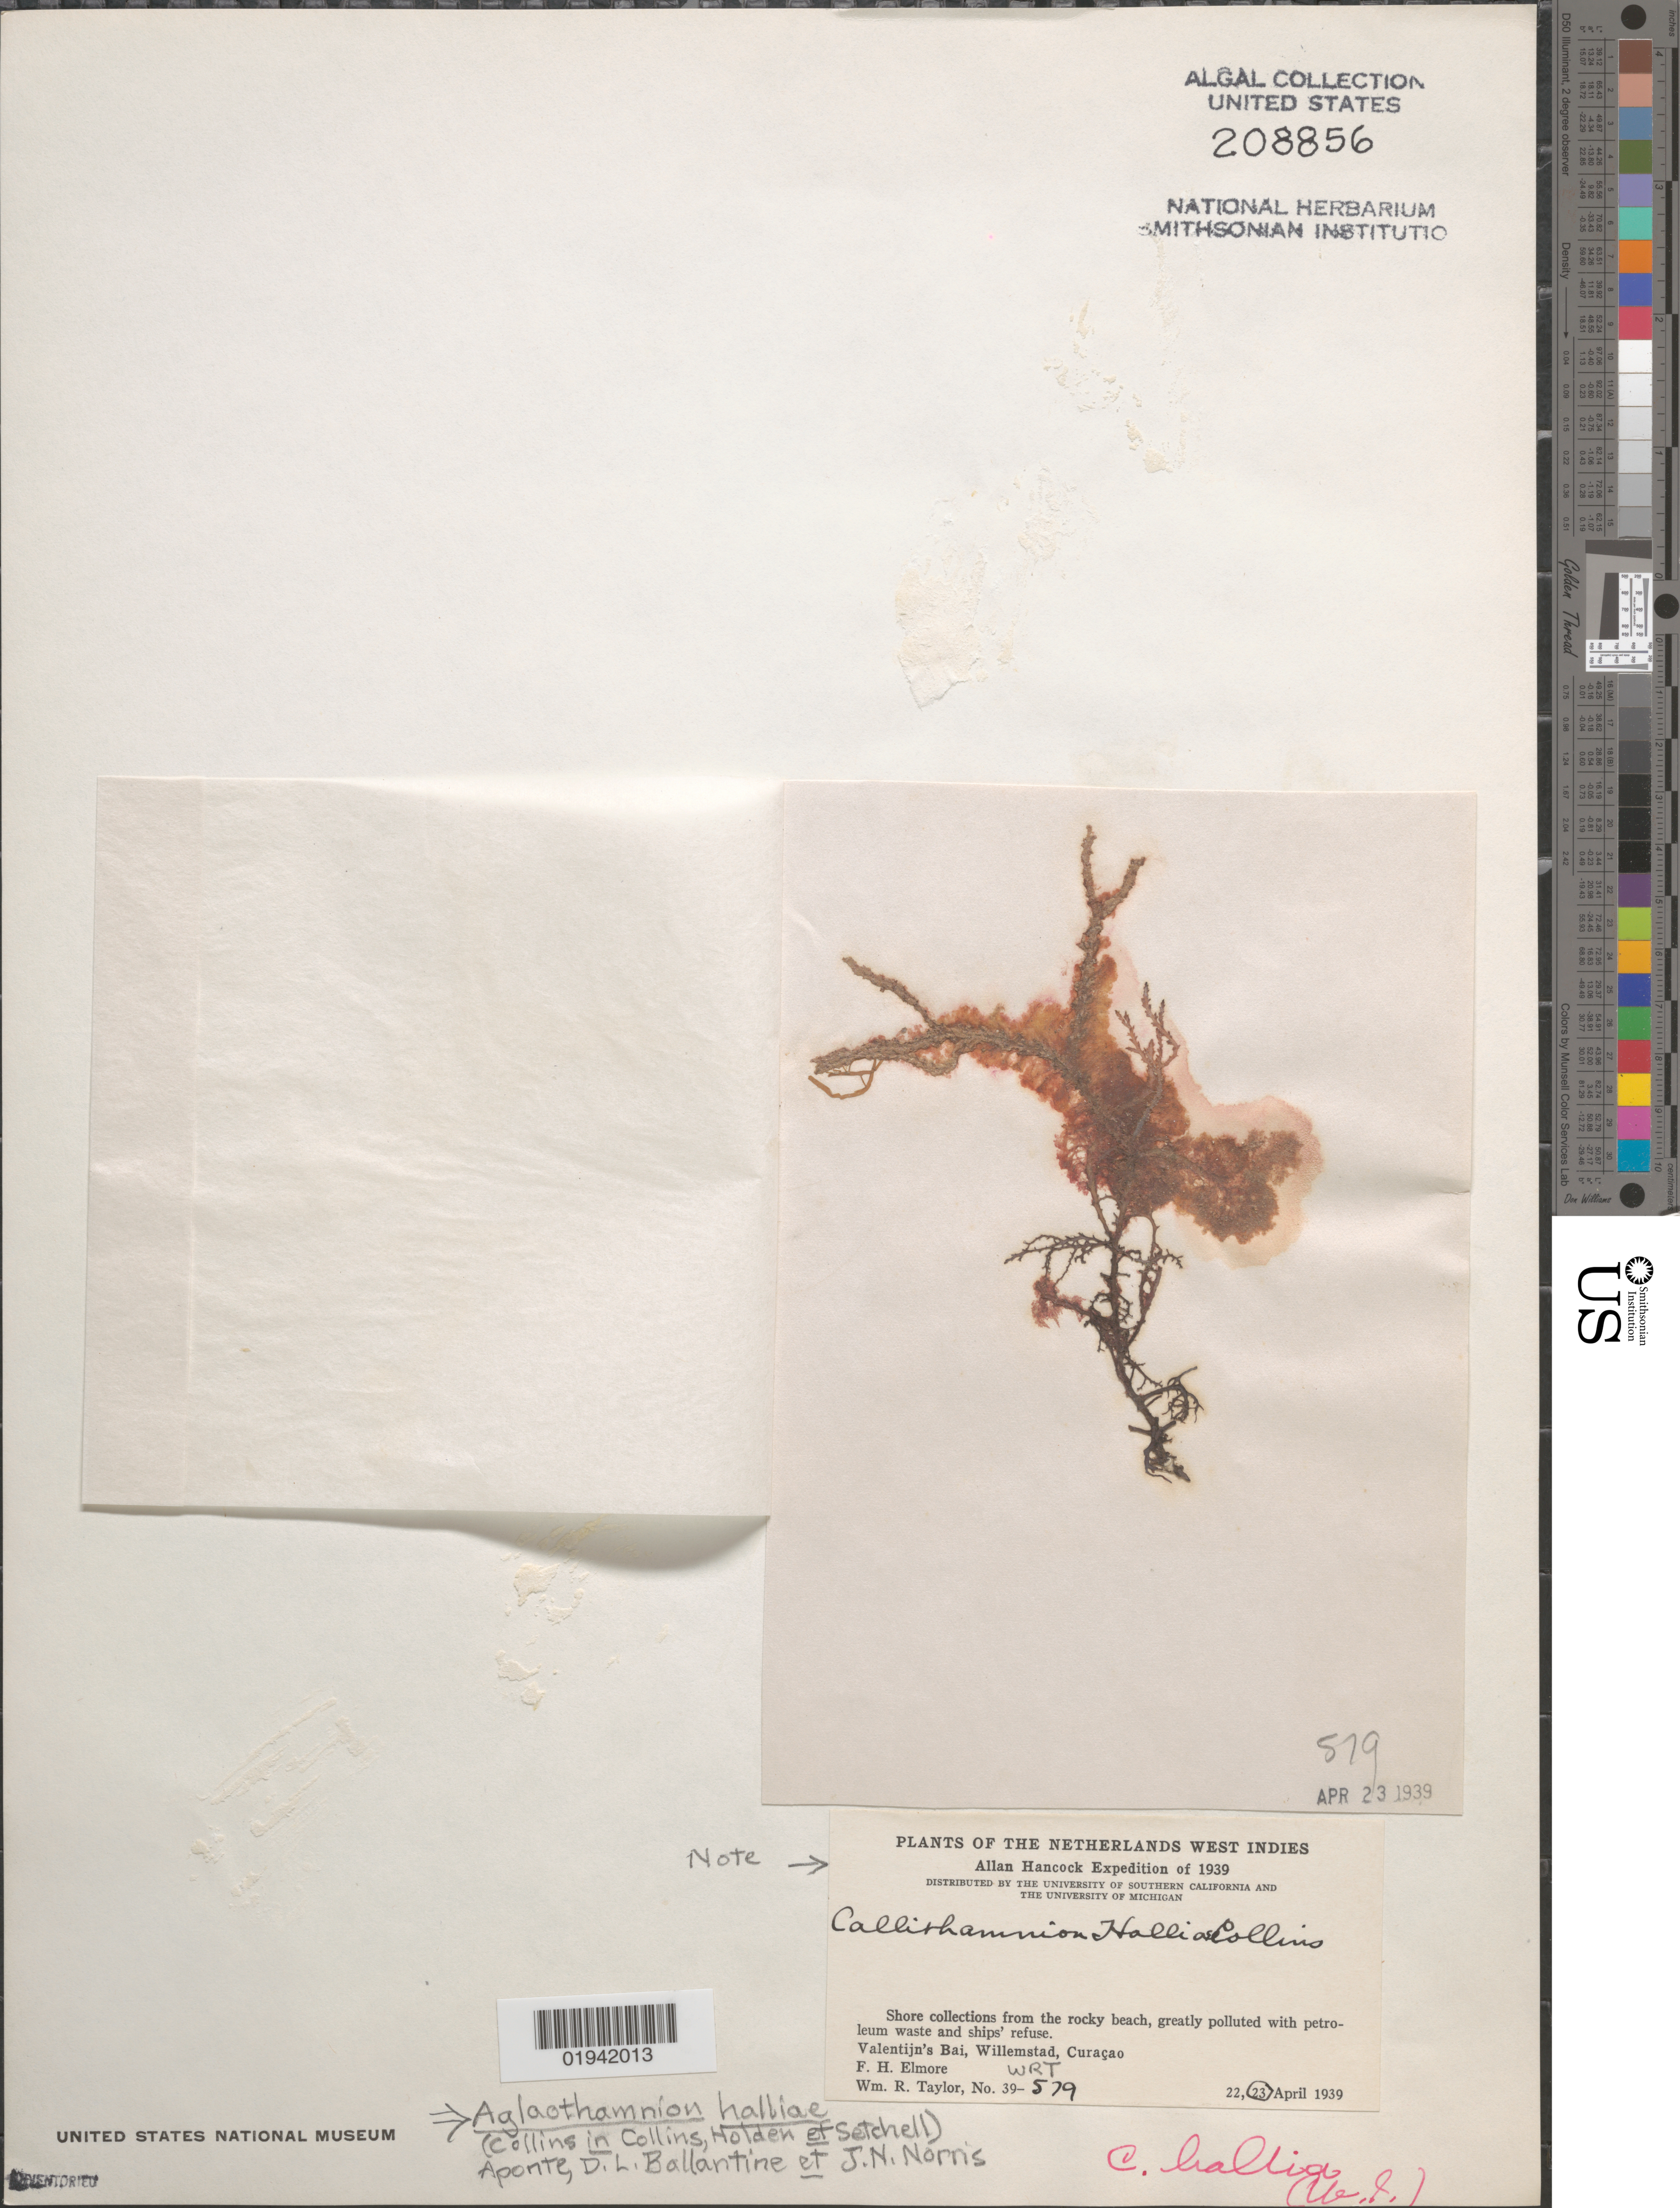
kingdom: Plantae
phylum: Rhodophyta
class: Florideophyceae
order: Ceramiales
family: Callithamniaceae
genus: Aglaothamnion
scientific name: Aglaothamnion halliae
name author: (Collins in Collins et al.) N.E.Aponte et al.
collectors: F. H. Elmore & W. R. Taylor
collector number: WRT 39-579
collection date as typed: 23 Apr 1939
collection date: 1939-04-23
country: Curaçao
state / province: ABC Islands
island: Curaçao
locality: Valentijn's Bai, Willemstad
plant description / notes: Allan Hancock Expedition of 1939, as Callithamnion Halliae Collins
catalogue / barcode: US 208856